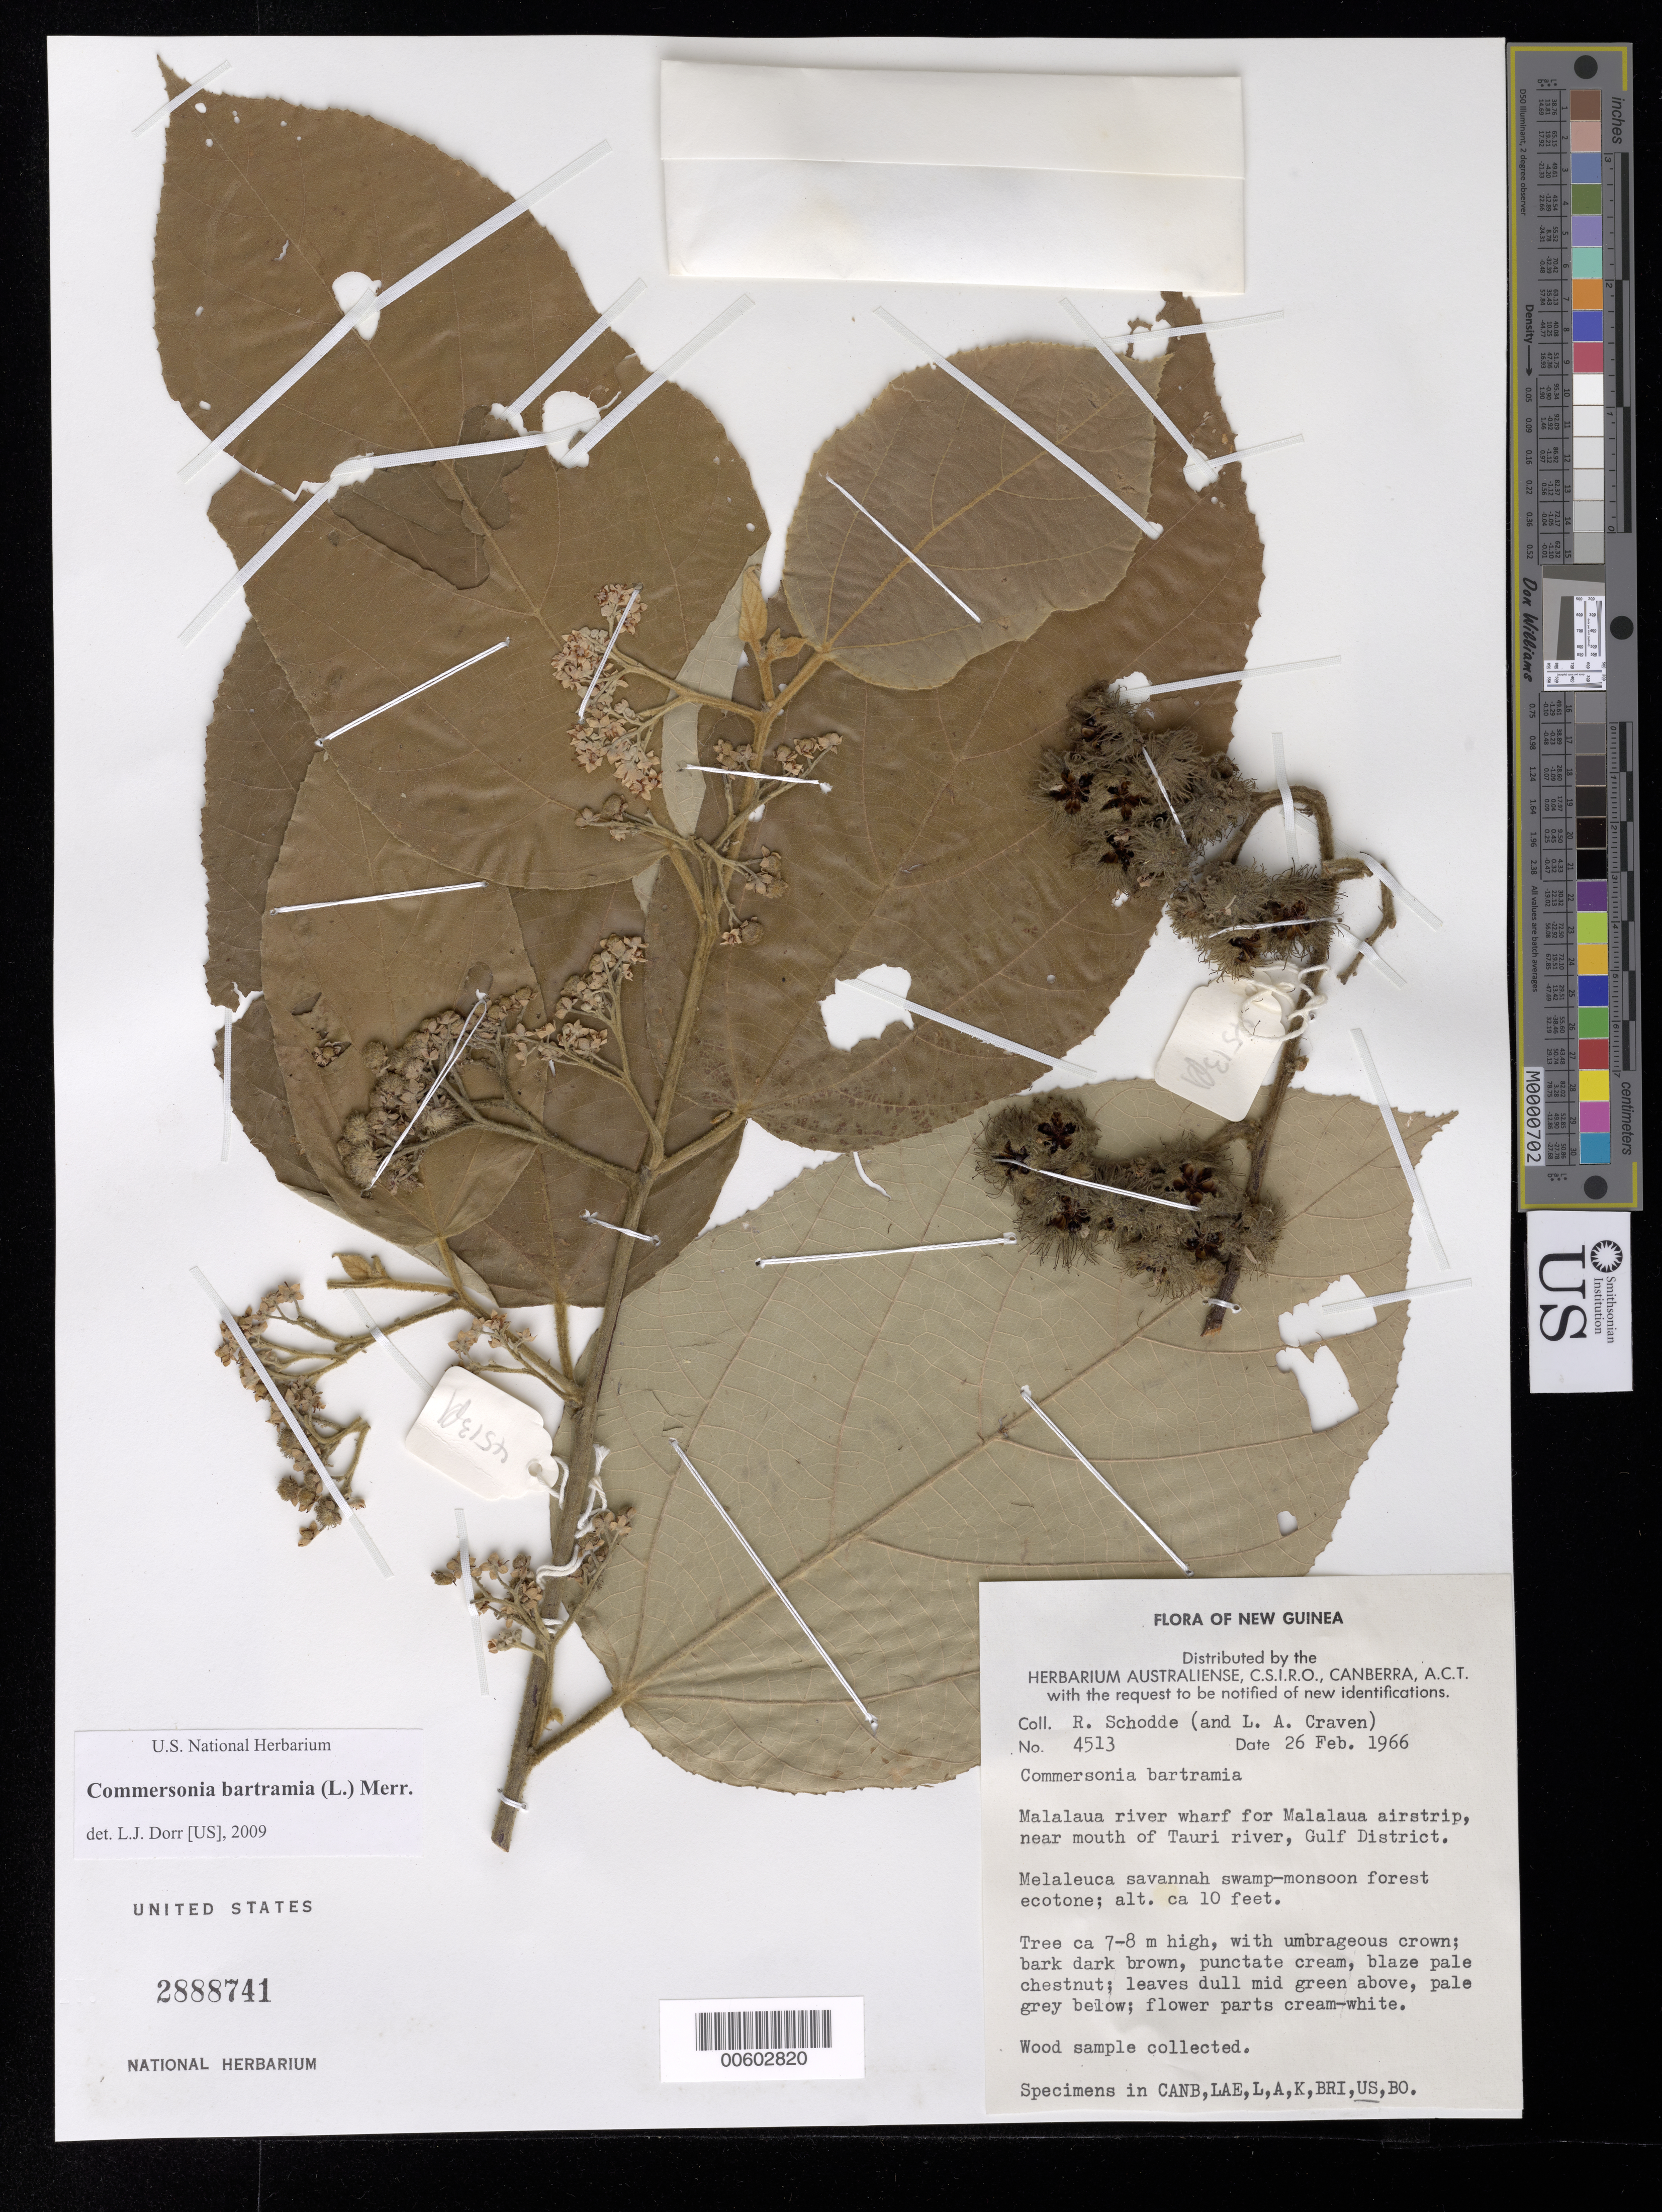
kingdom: Plantae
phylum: Tracheophyta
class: Magnoliopsida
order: Malvales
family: Malvaceae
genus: Commersonia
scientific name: Commersonia bartramia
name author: (L.) Merr.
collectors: R. Schodde & L. A. Craven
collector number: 4513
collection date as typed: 26 Feb 1966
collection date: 1966-02-26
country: Papua New Guinea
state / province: Gulf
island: New Guinea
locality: Malalaua river wharf for Malalaua airstrip, near mouth of Tauri river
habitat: Melaleuca savannah swamp-monsoon forest ecotone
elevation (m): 3.048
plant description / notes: US, A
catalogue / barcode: US 2888741